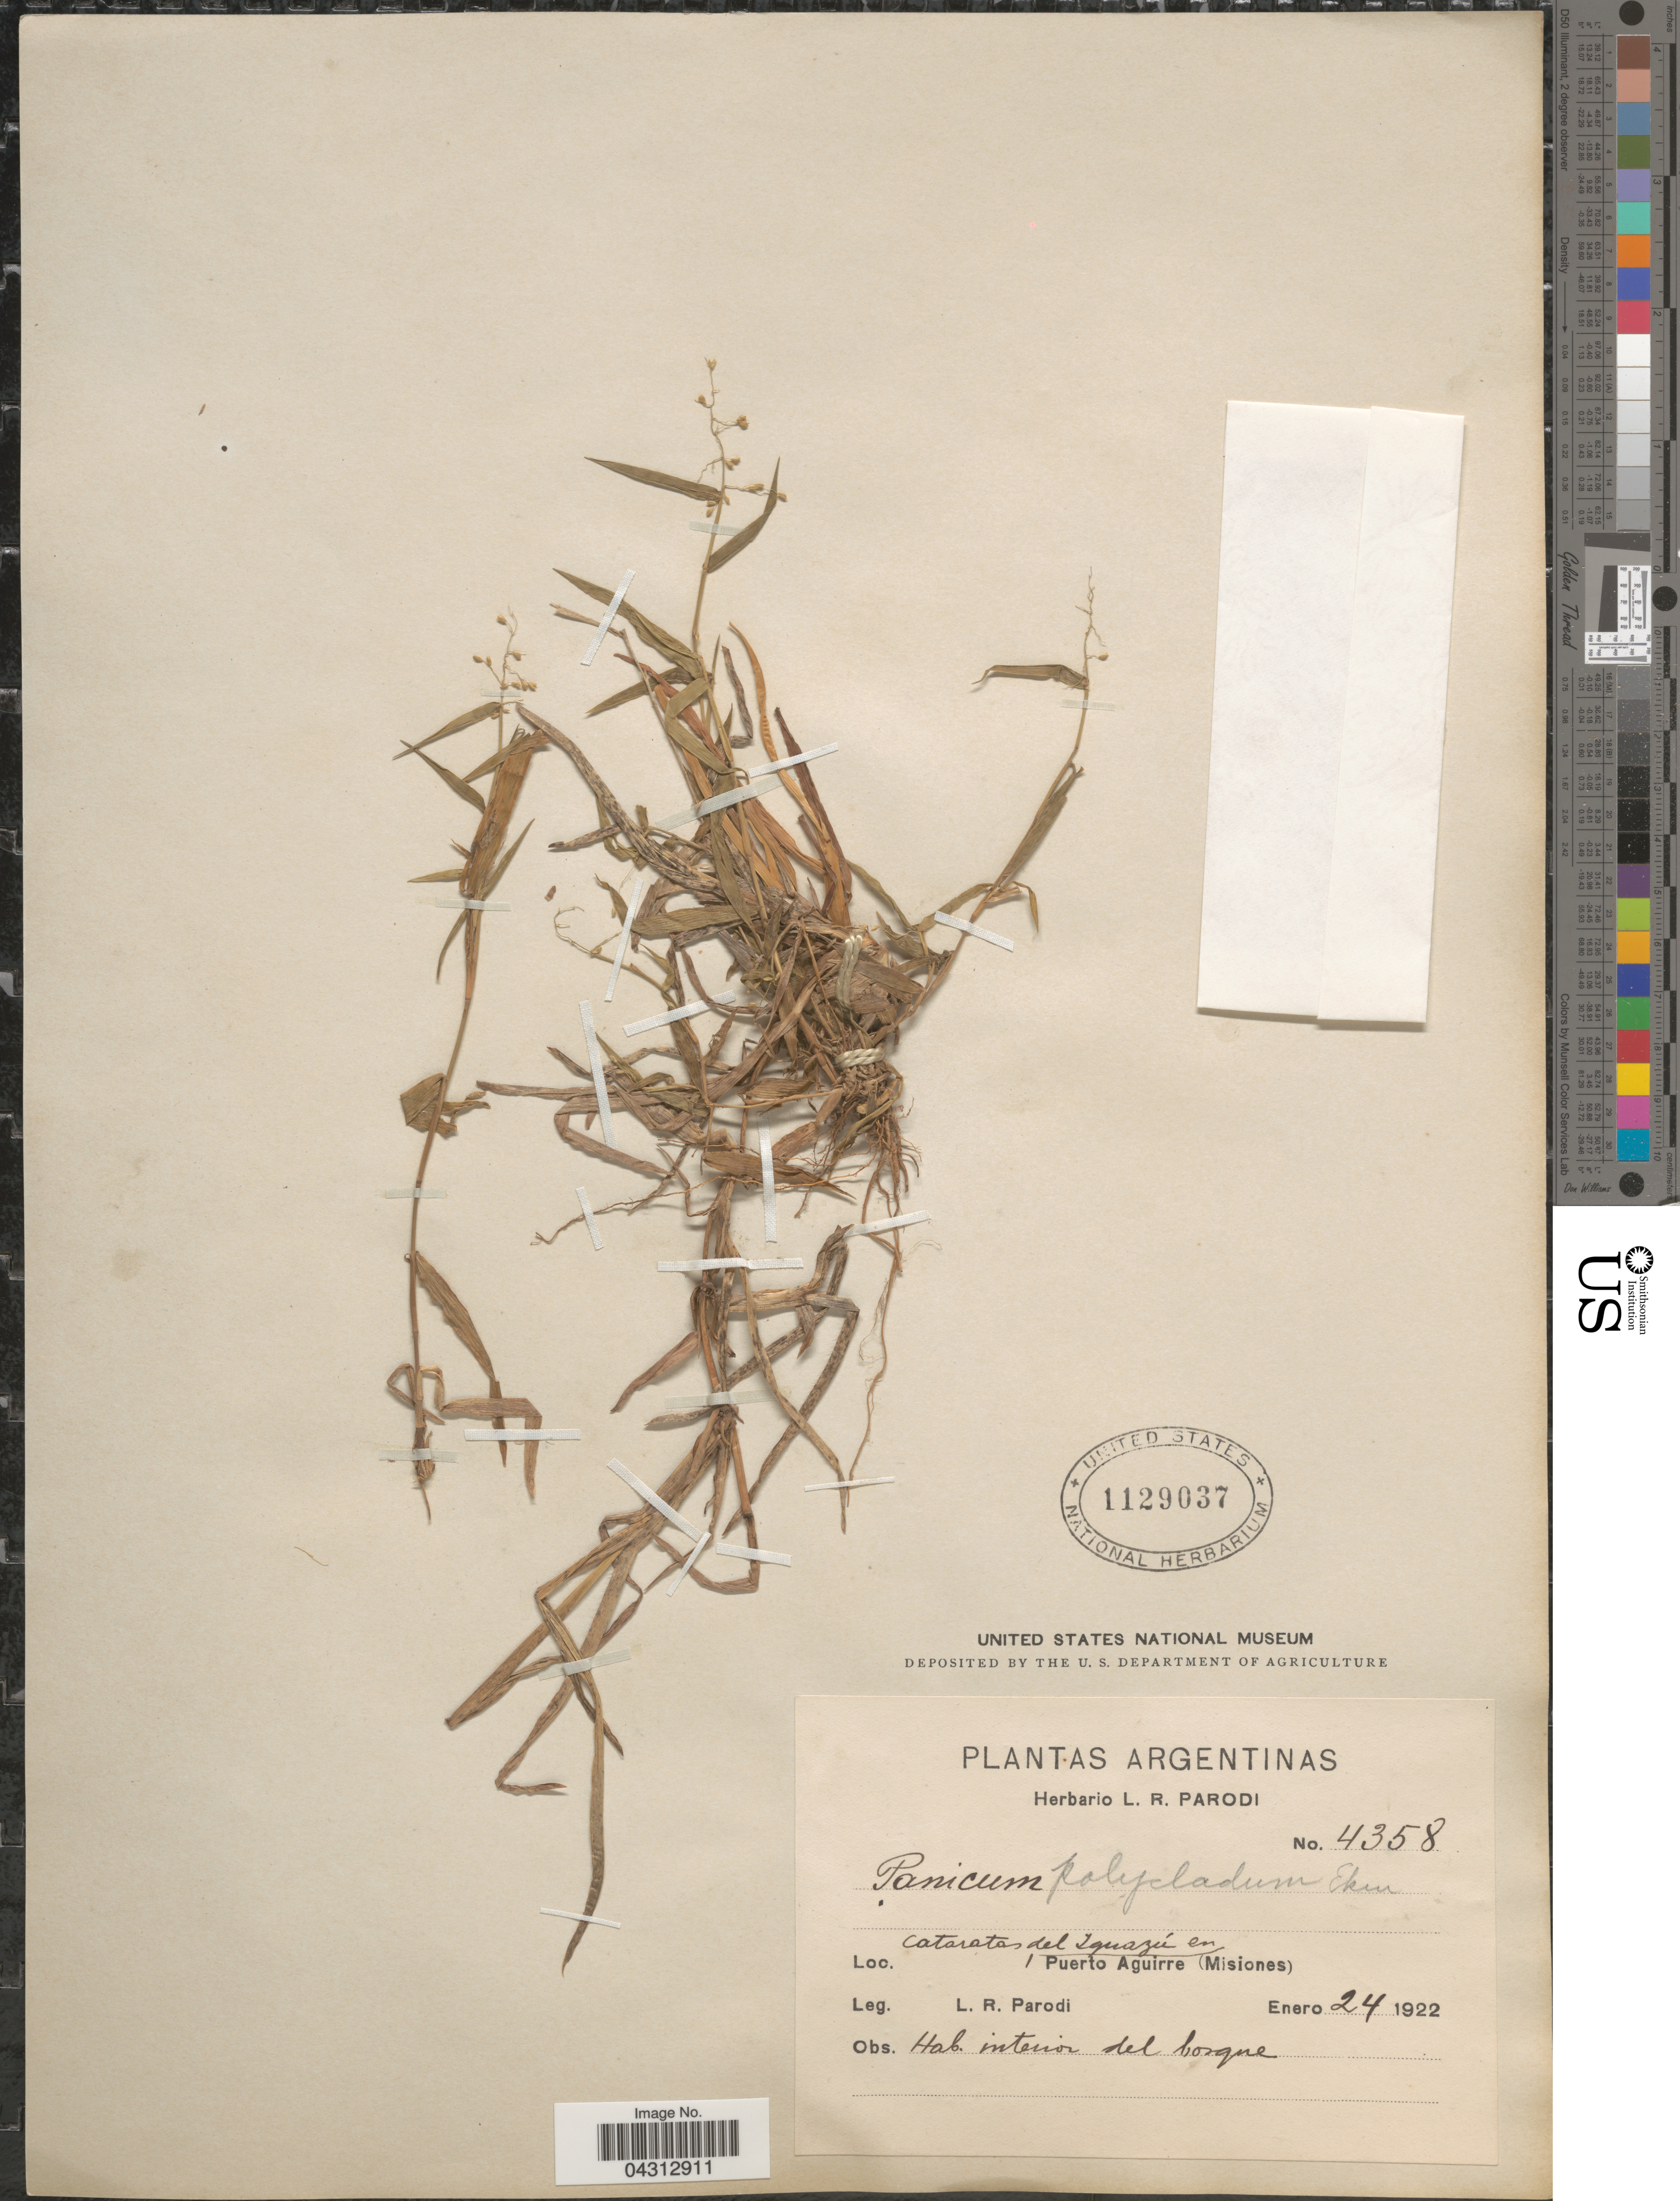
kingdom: Plantae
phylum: Tracheophyta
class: Liliopsida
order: Poales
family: Poaceae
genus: Dichanthelium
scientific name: Dichanthelium sabulorum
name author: (Lam.) Gould & C.A. Clark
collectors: L. R. Parodi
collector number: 4358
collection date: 1922-01-24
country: Argentina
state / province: Misiones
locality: Catarates del Iquazú en Puerto Aguirre.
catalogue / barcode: US 1129037